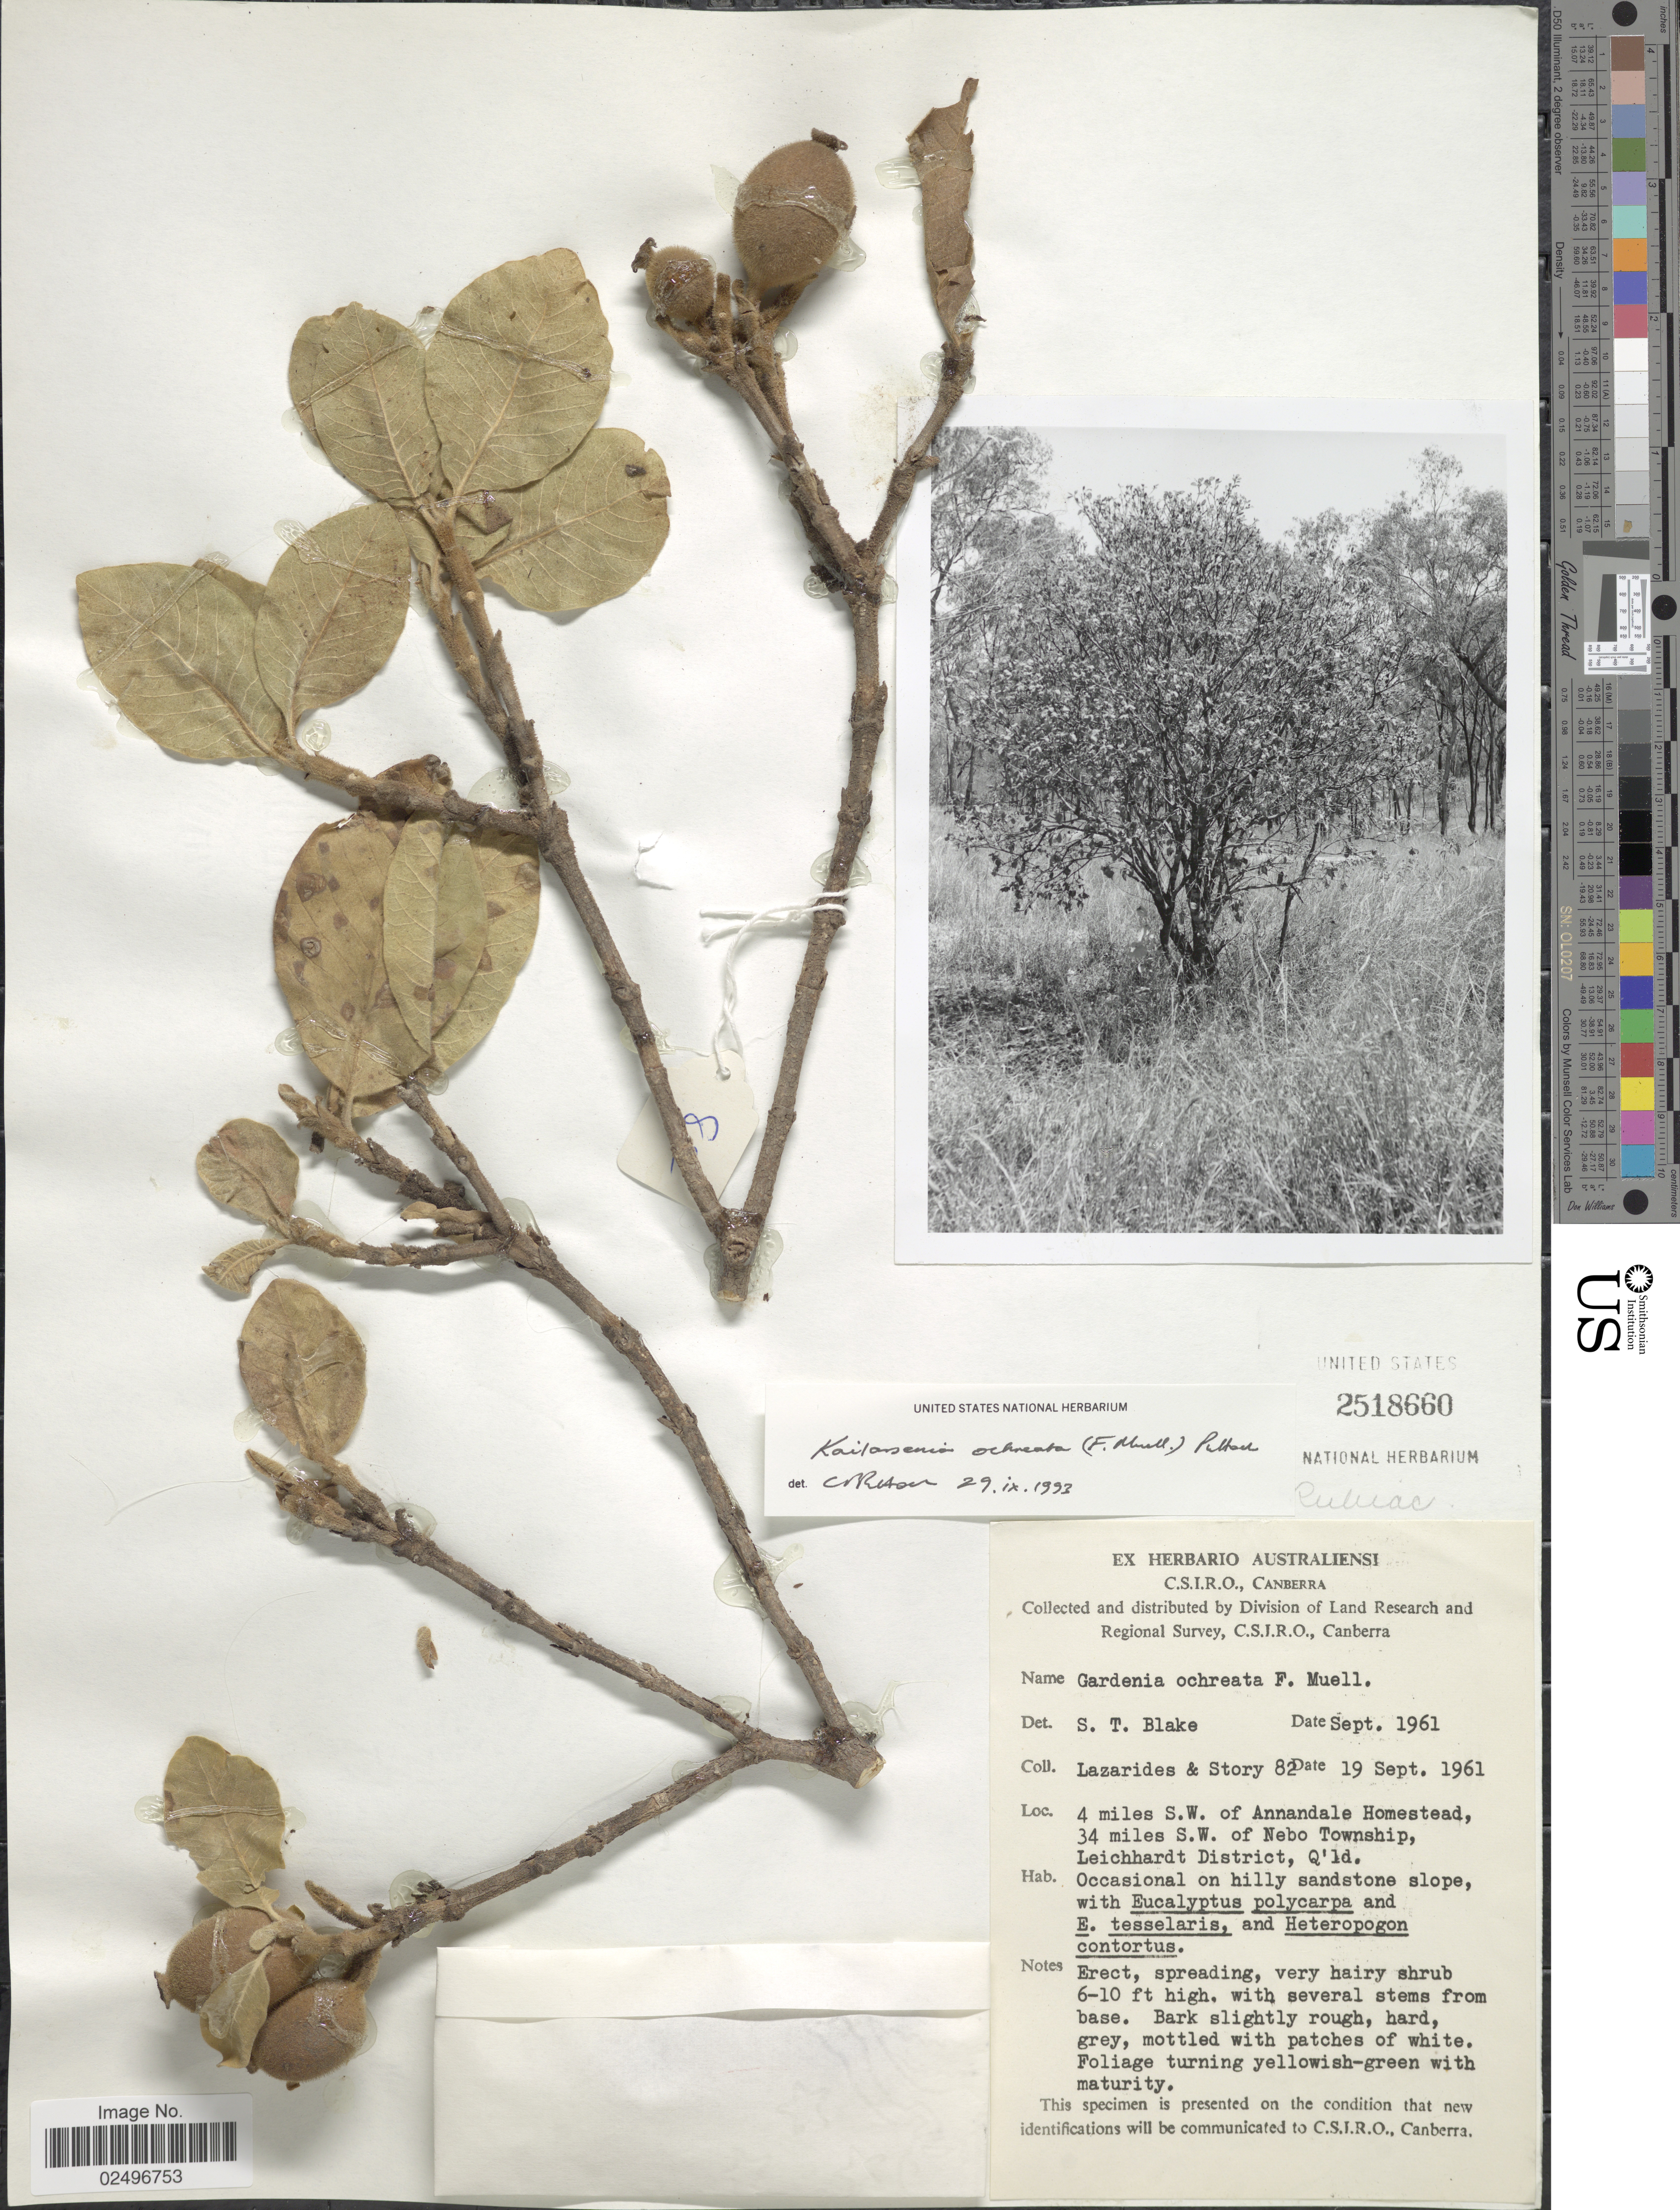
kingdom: Plantae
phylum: Tracheophyta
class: Magnoliopsida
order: Gentianales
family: Rubiaceae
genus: Kailarsenia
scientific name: Kailarsenia ochreata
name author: (F. Muell.) Puttock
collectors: M. Lazarides & -. Story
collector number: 82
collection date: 1961-09-19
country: Australia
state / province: Queensland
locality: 4 miles S. W. of Annandale Homestead 34 miles S. W. of Nebo Township, Leichhardt District, Q'ld.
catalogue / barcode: US 2518660